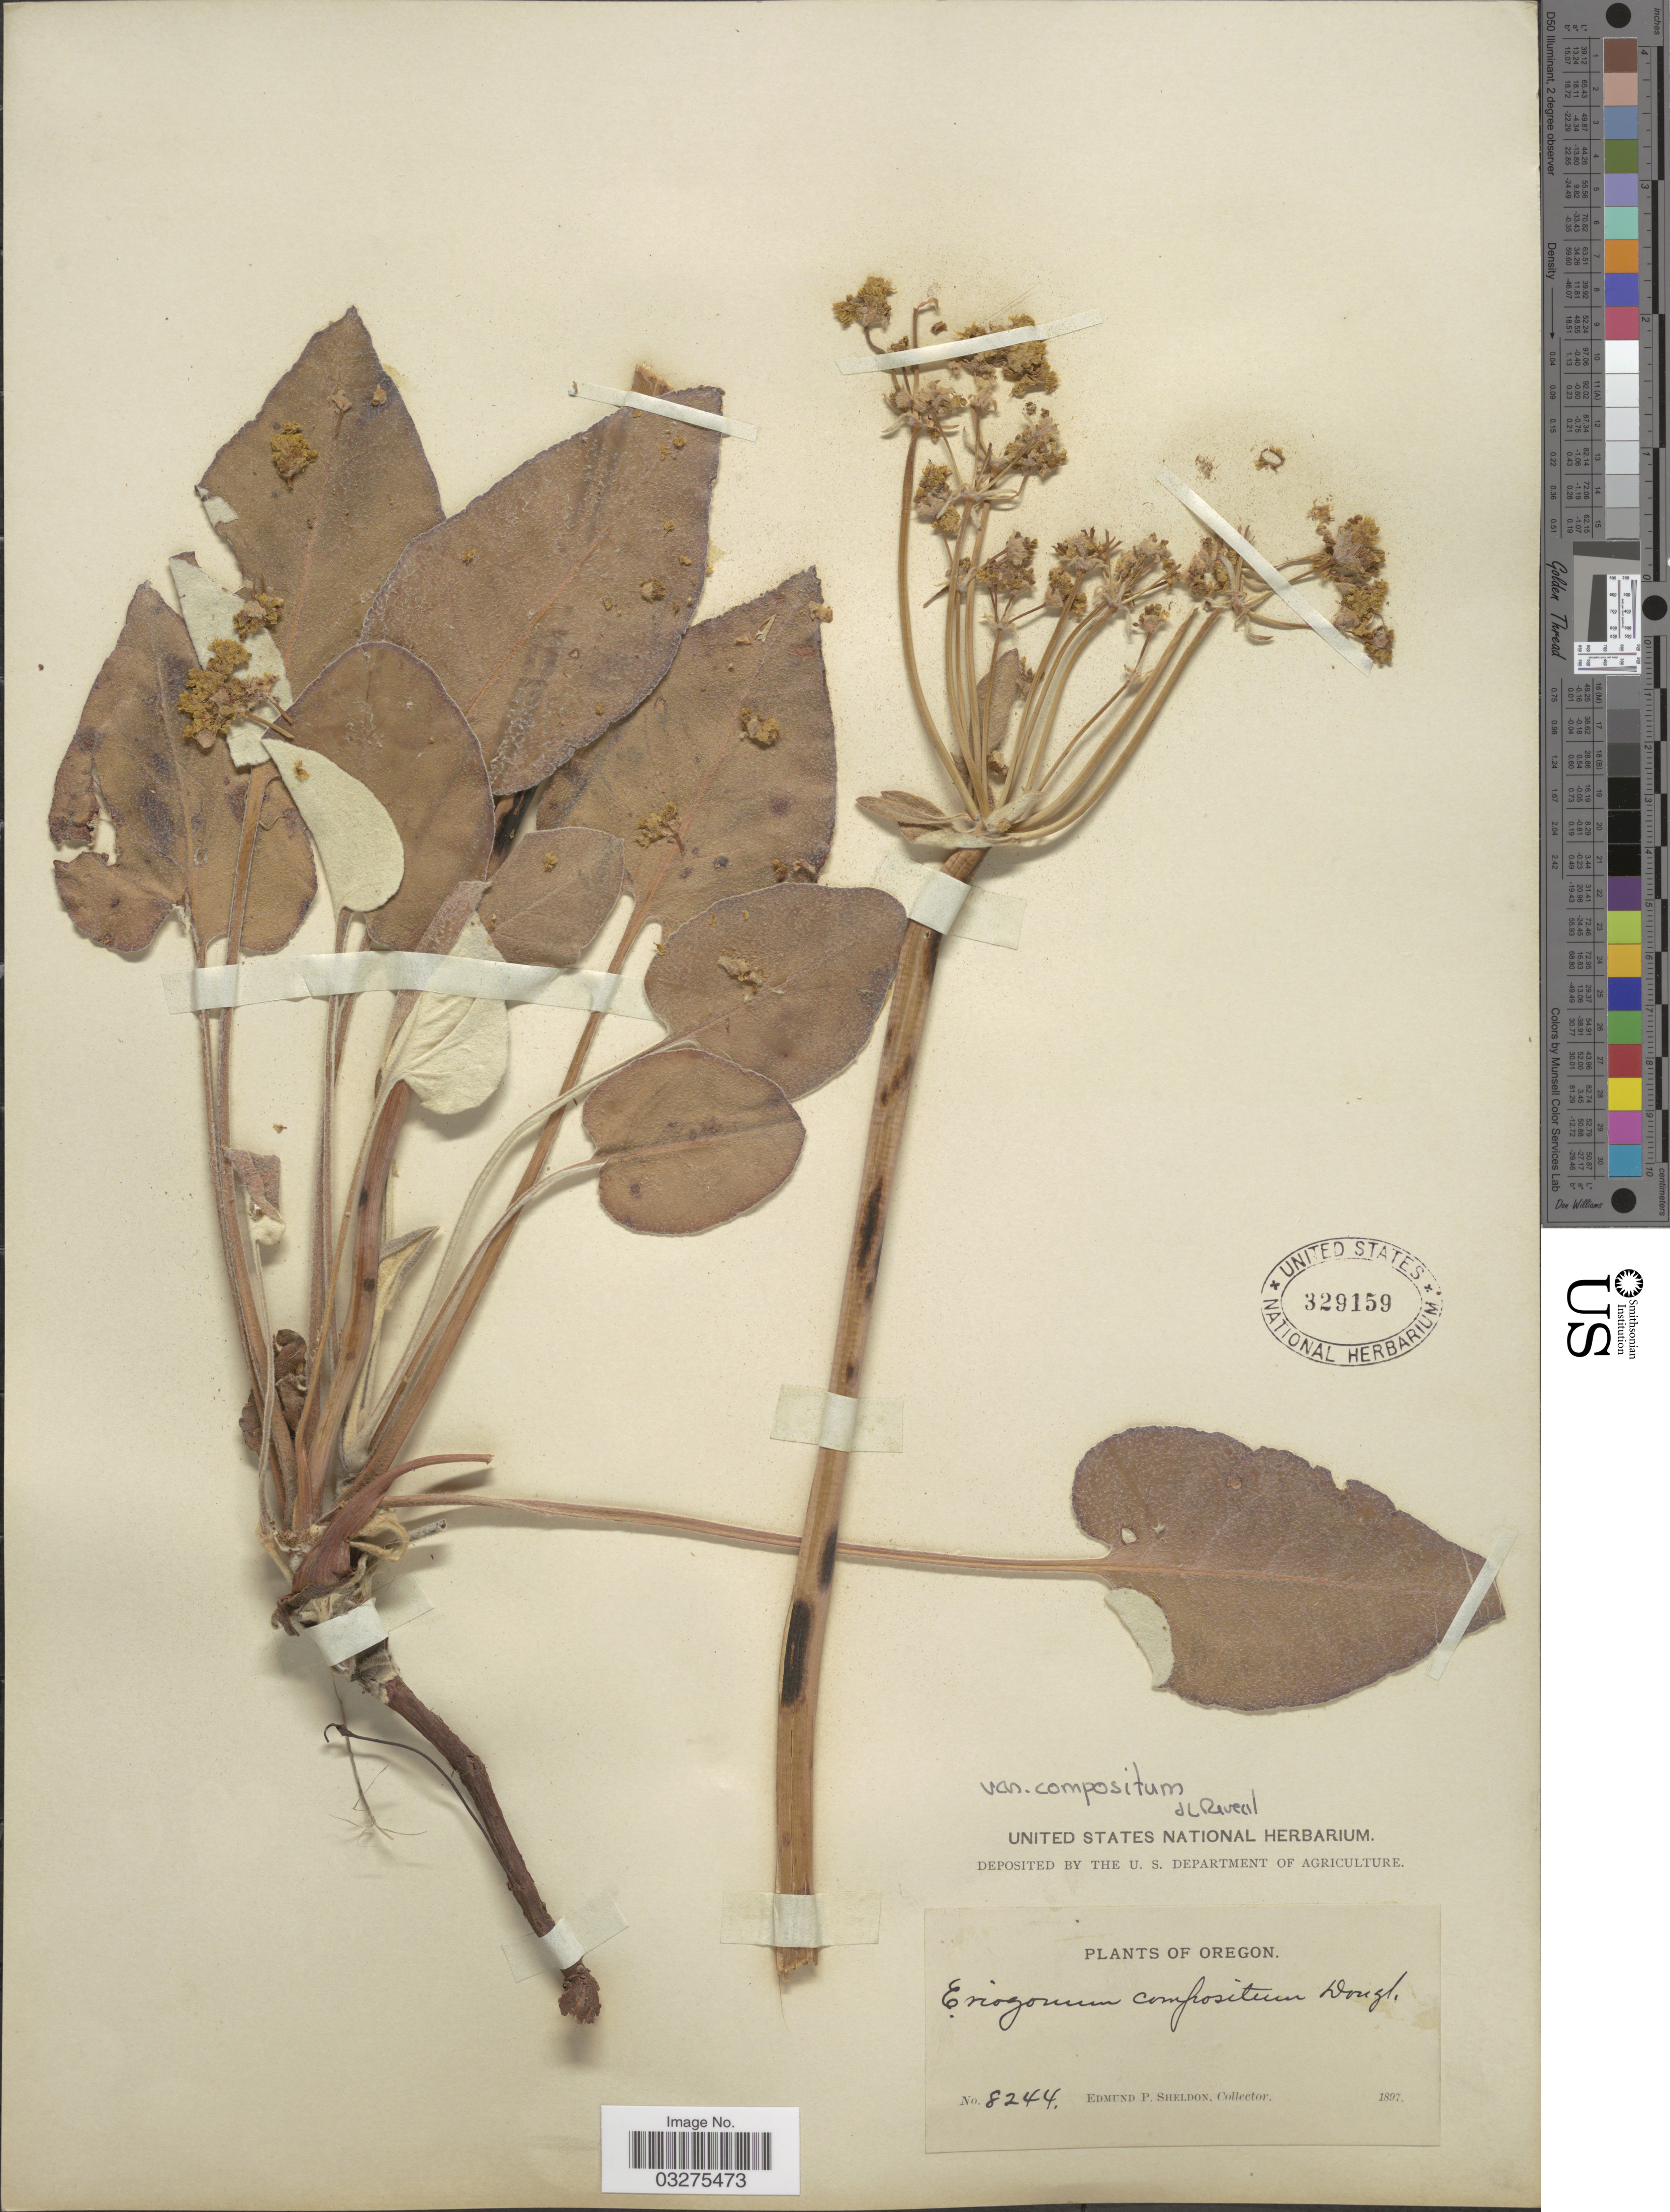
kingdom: Plantae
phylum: Tracheophyta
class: Magnoliopsida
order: Caryophyllales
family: Polygonaceae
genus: Eriogonum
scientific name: Eriogonum compositum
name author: Douglas ex Benth.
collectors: E. P. Sheldon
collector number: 8244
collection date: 1897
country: United States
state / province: Oregon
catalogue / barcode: US 329159